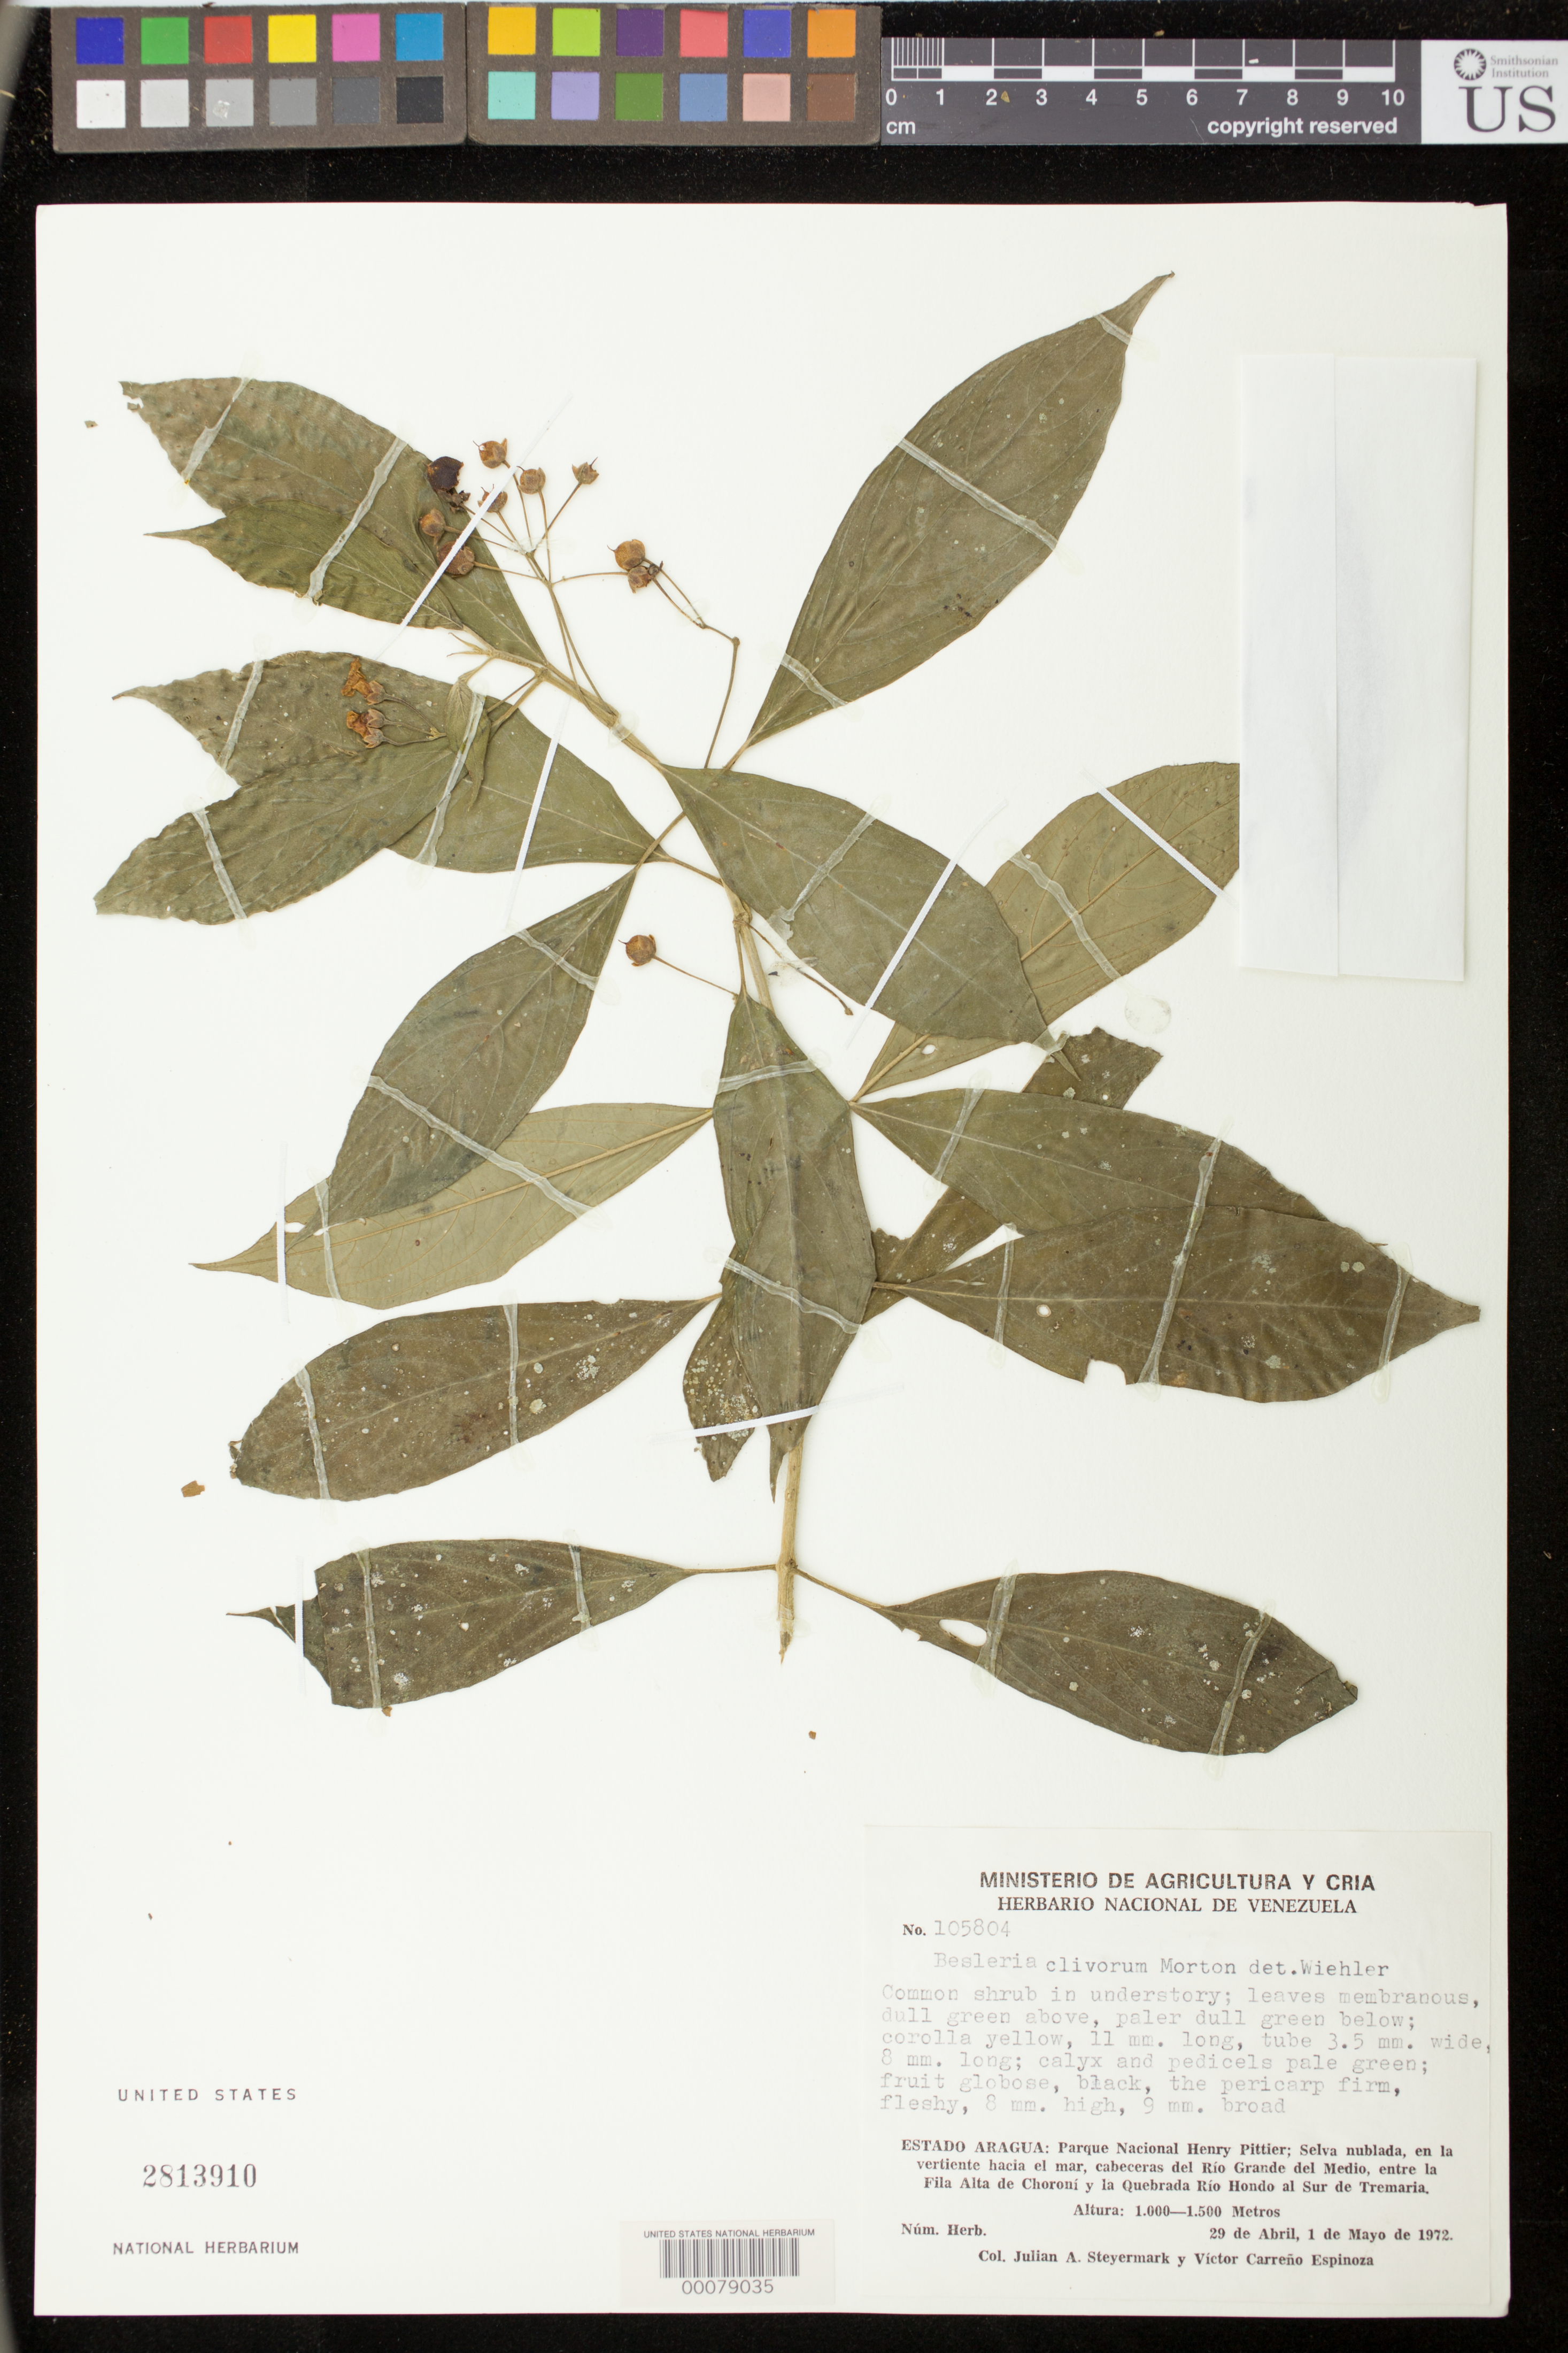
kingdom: Plantae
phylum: Tracheophyta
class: Magnoliopsida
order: Lamiales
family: Gesneriaceae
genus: Besleria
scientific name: Besleria clivorum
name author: C.V. Morton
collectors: J. Steyermark & V. Espinoza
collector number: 105804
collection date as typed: Apr 1972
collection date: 1972-04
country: Venezuela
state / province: Aragua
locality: Parque Nacional Henry Pittier, Rio Grande del Medio, between Fila alta de Choroni & the Quebrada Rio Hondo S of tremaria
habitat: Cloud forest on the slopes of the sea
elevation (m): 1000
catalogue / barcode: US 2813910